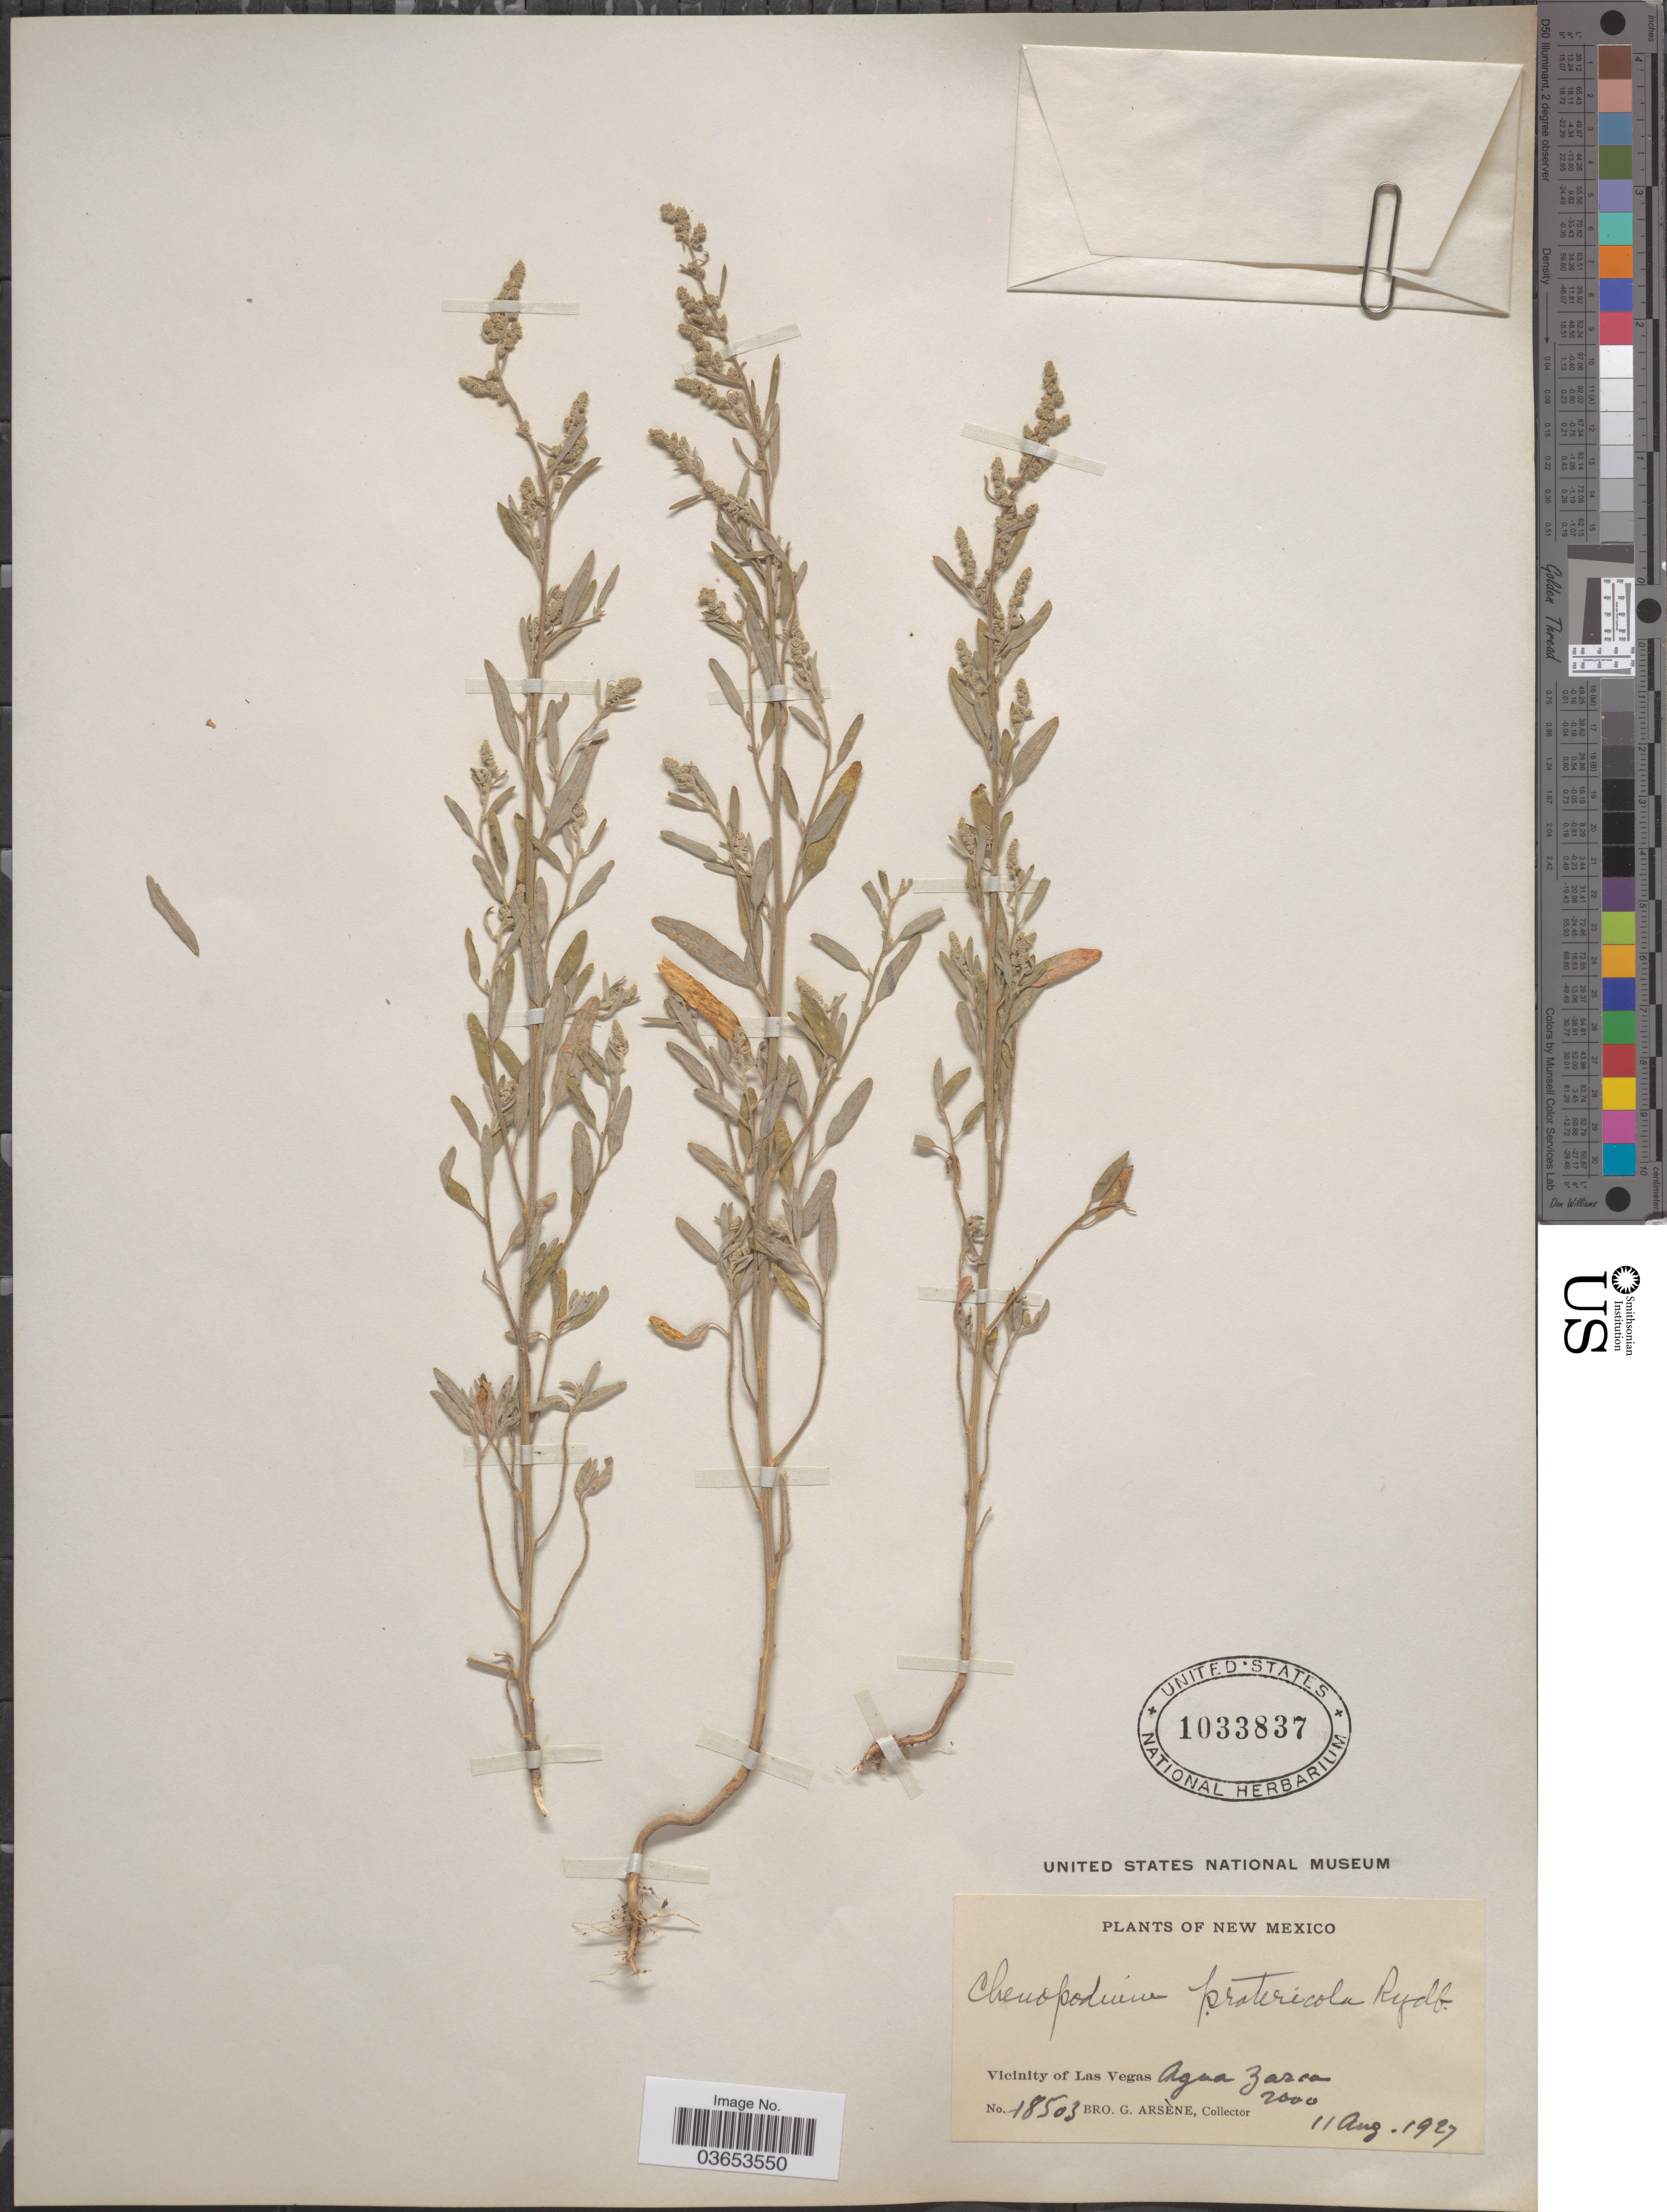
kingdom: Plantae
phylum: Tracheophyta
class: Magnoliopsida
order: Caryophyllales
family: Amaranthaceae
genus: Chenopodium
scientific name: Chenopodium leptophyllum var. leptophylloides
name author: (Murr) Thell. & Aellen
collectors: Bro. G. Arsène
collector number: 18503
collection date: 1927-08-11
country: United States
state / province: New Mexico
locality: Vicinity of Las Vegas Agua Zarca.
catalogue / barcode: US 1033837